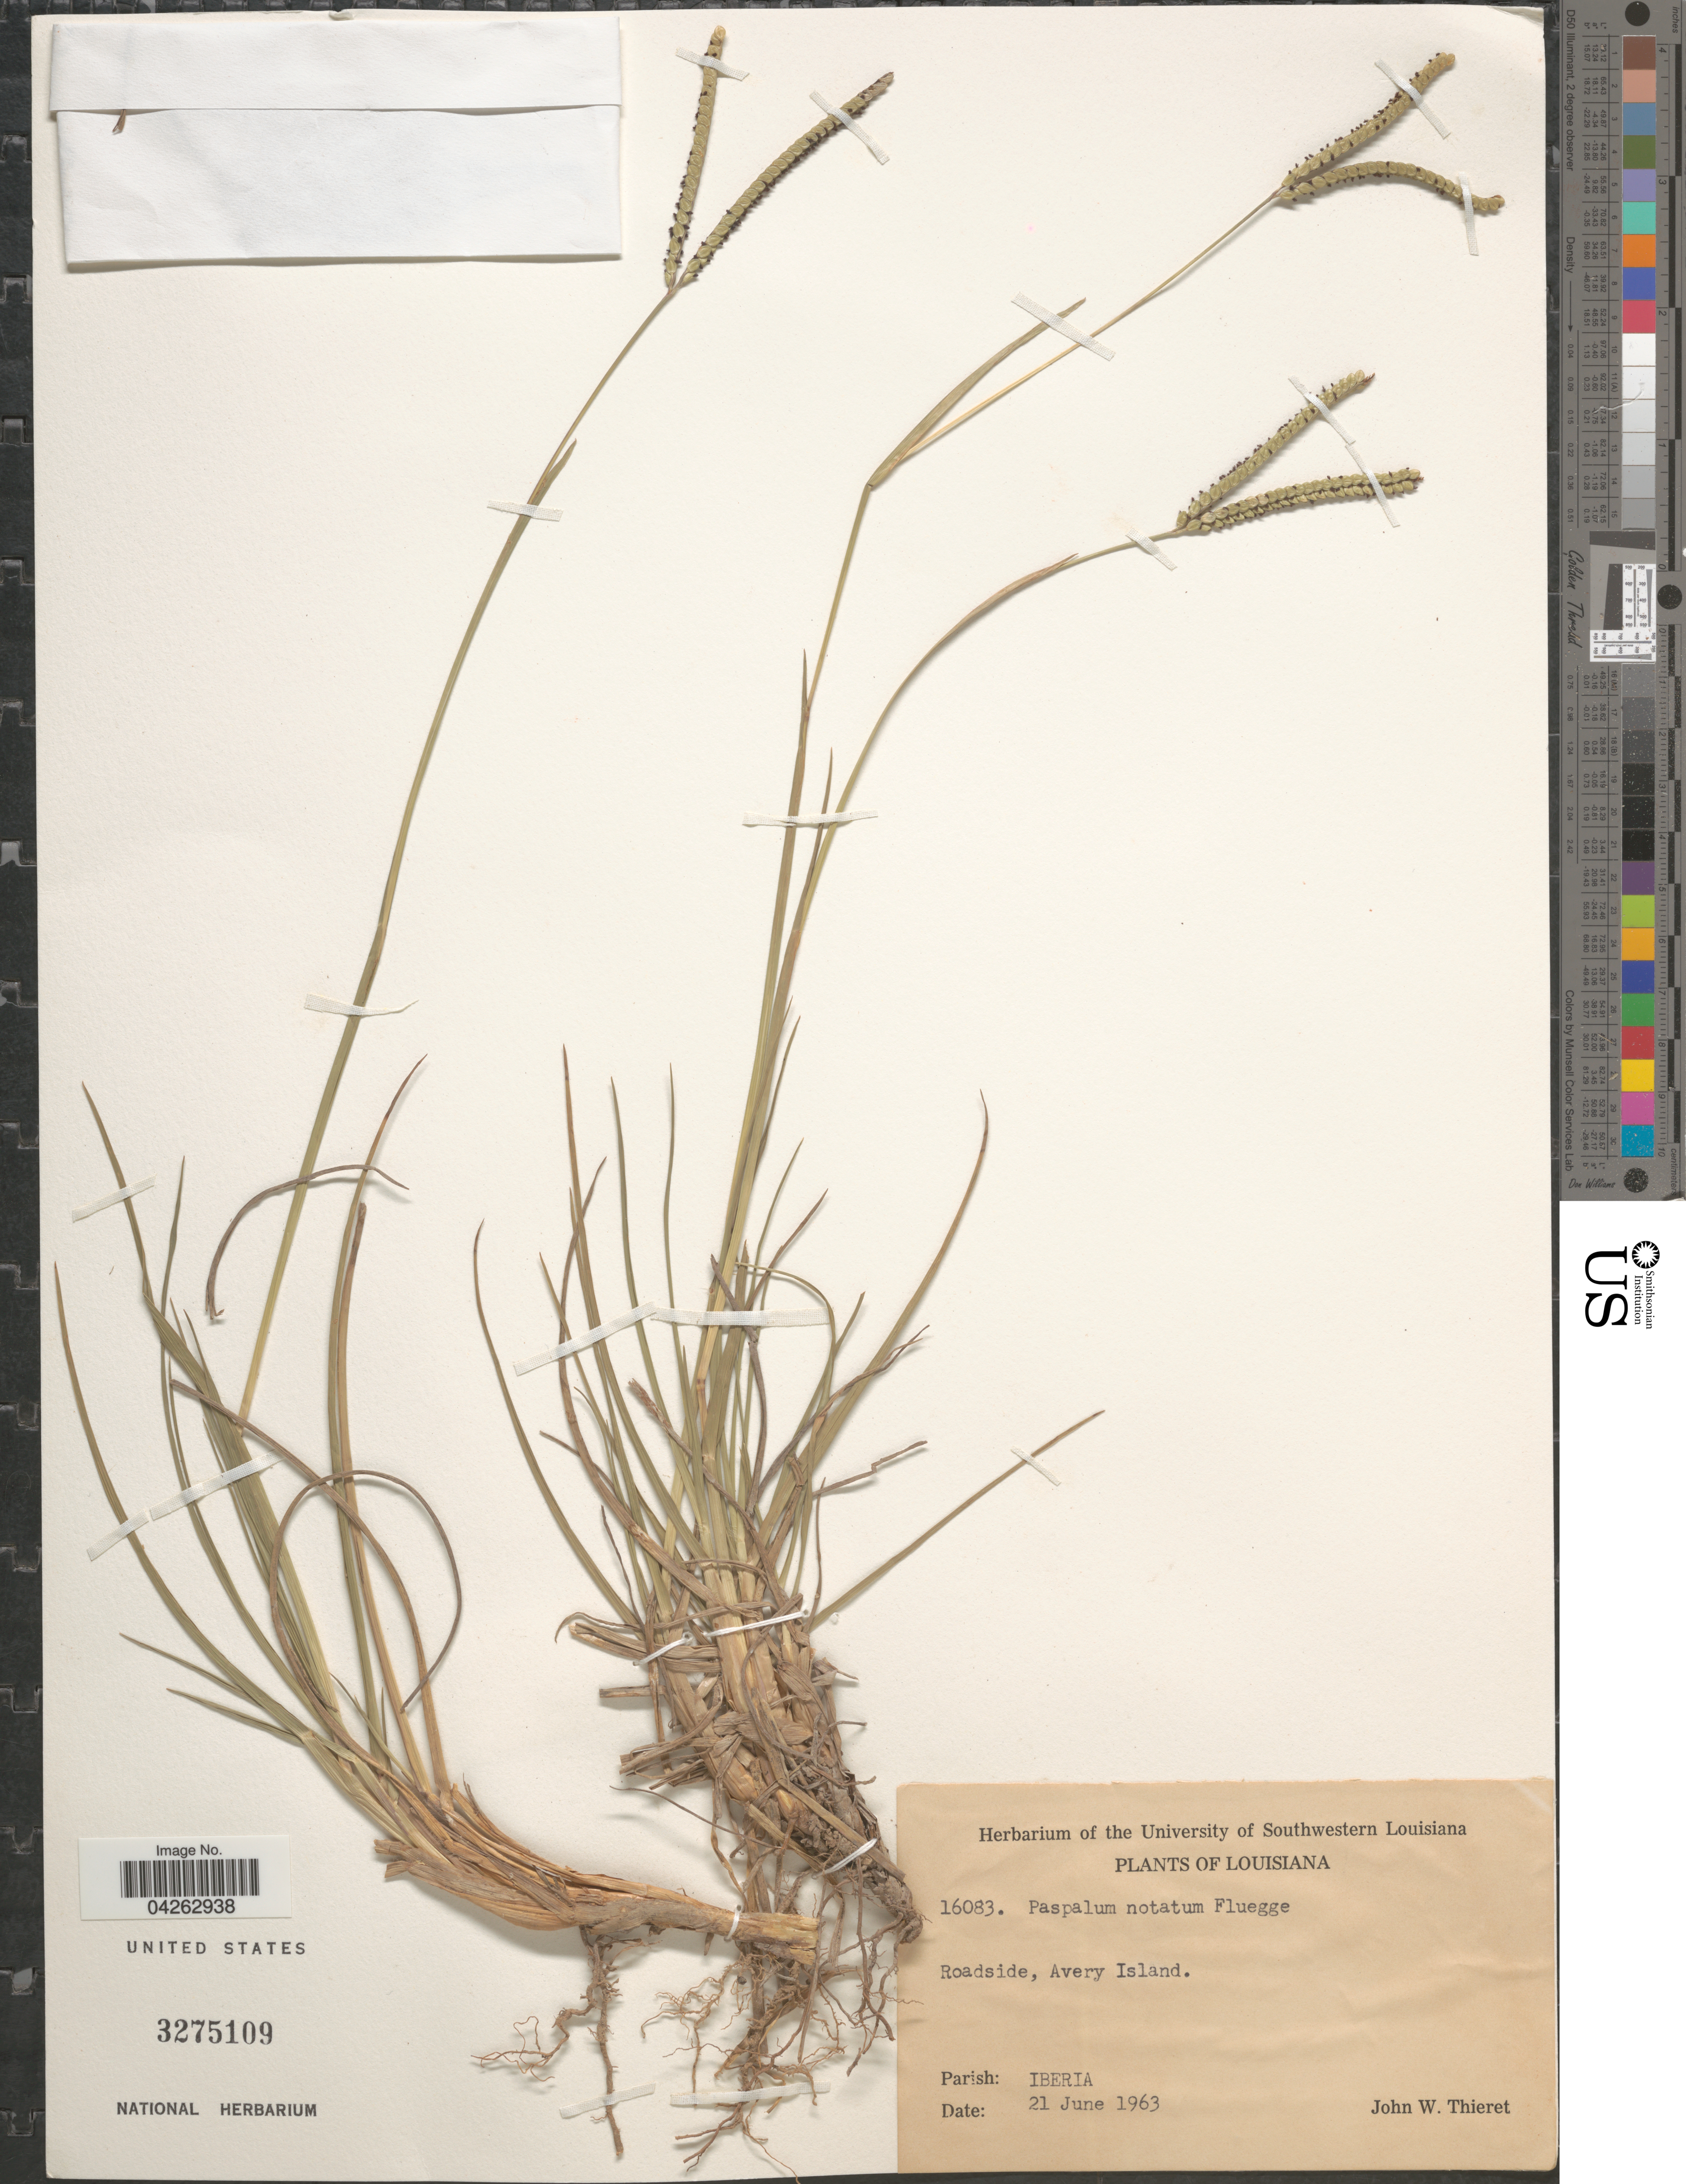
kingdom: Plantae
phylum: Tracheophyta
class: Liliopsida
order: Poales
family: Poaceae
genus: Paspalum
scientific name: Paspalum notatum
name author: Flüggé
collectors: J. W. Thieret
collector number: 16083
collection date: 1963-06-21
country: United States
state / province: Louisiana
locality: Roadside, Avery Island. Parish: Iberia.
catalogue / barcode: US 3275109